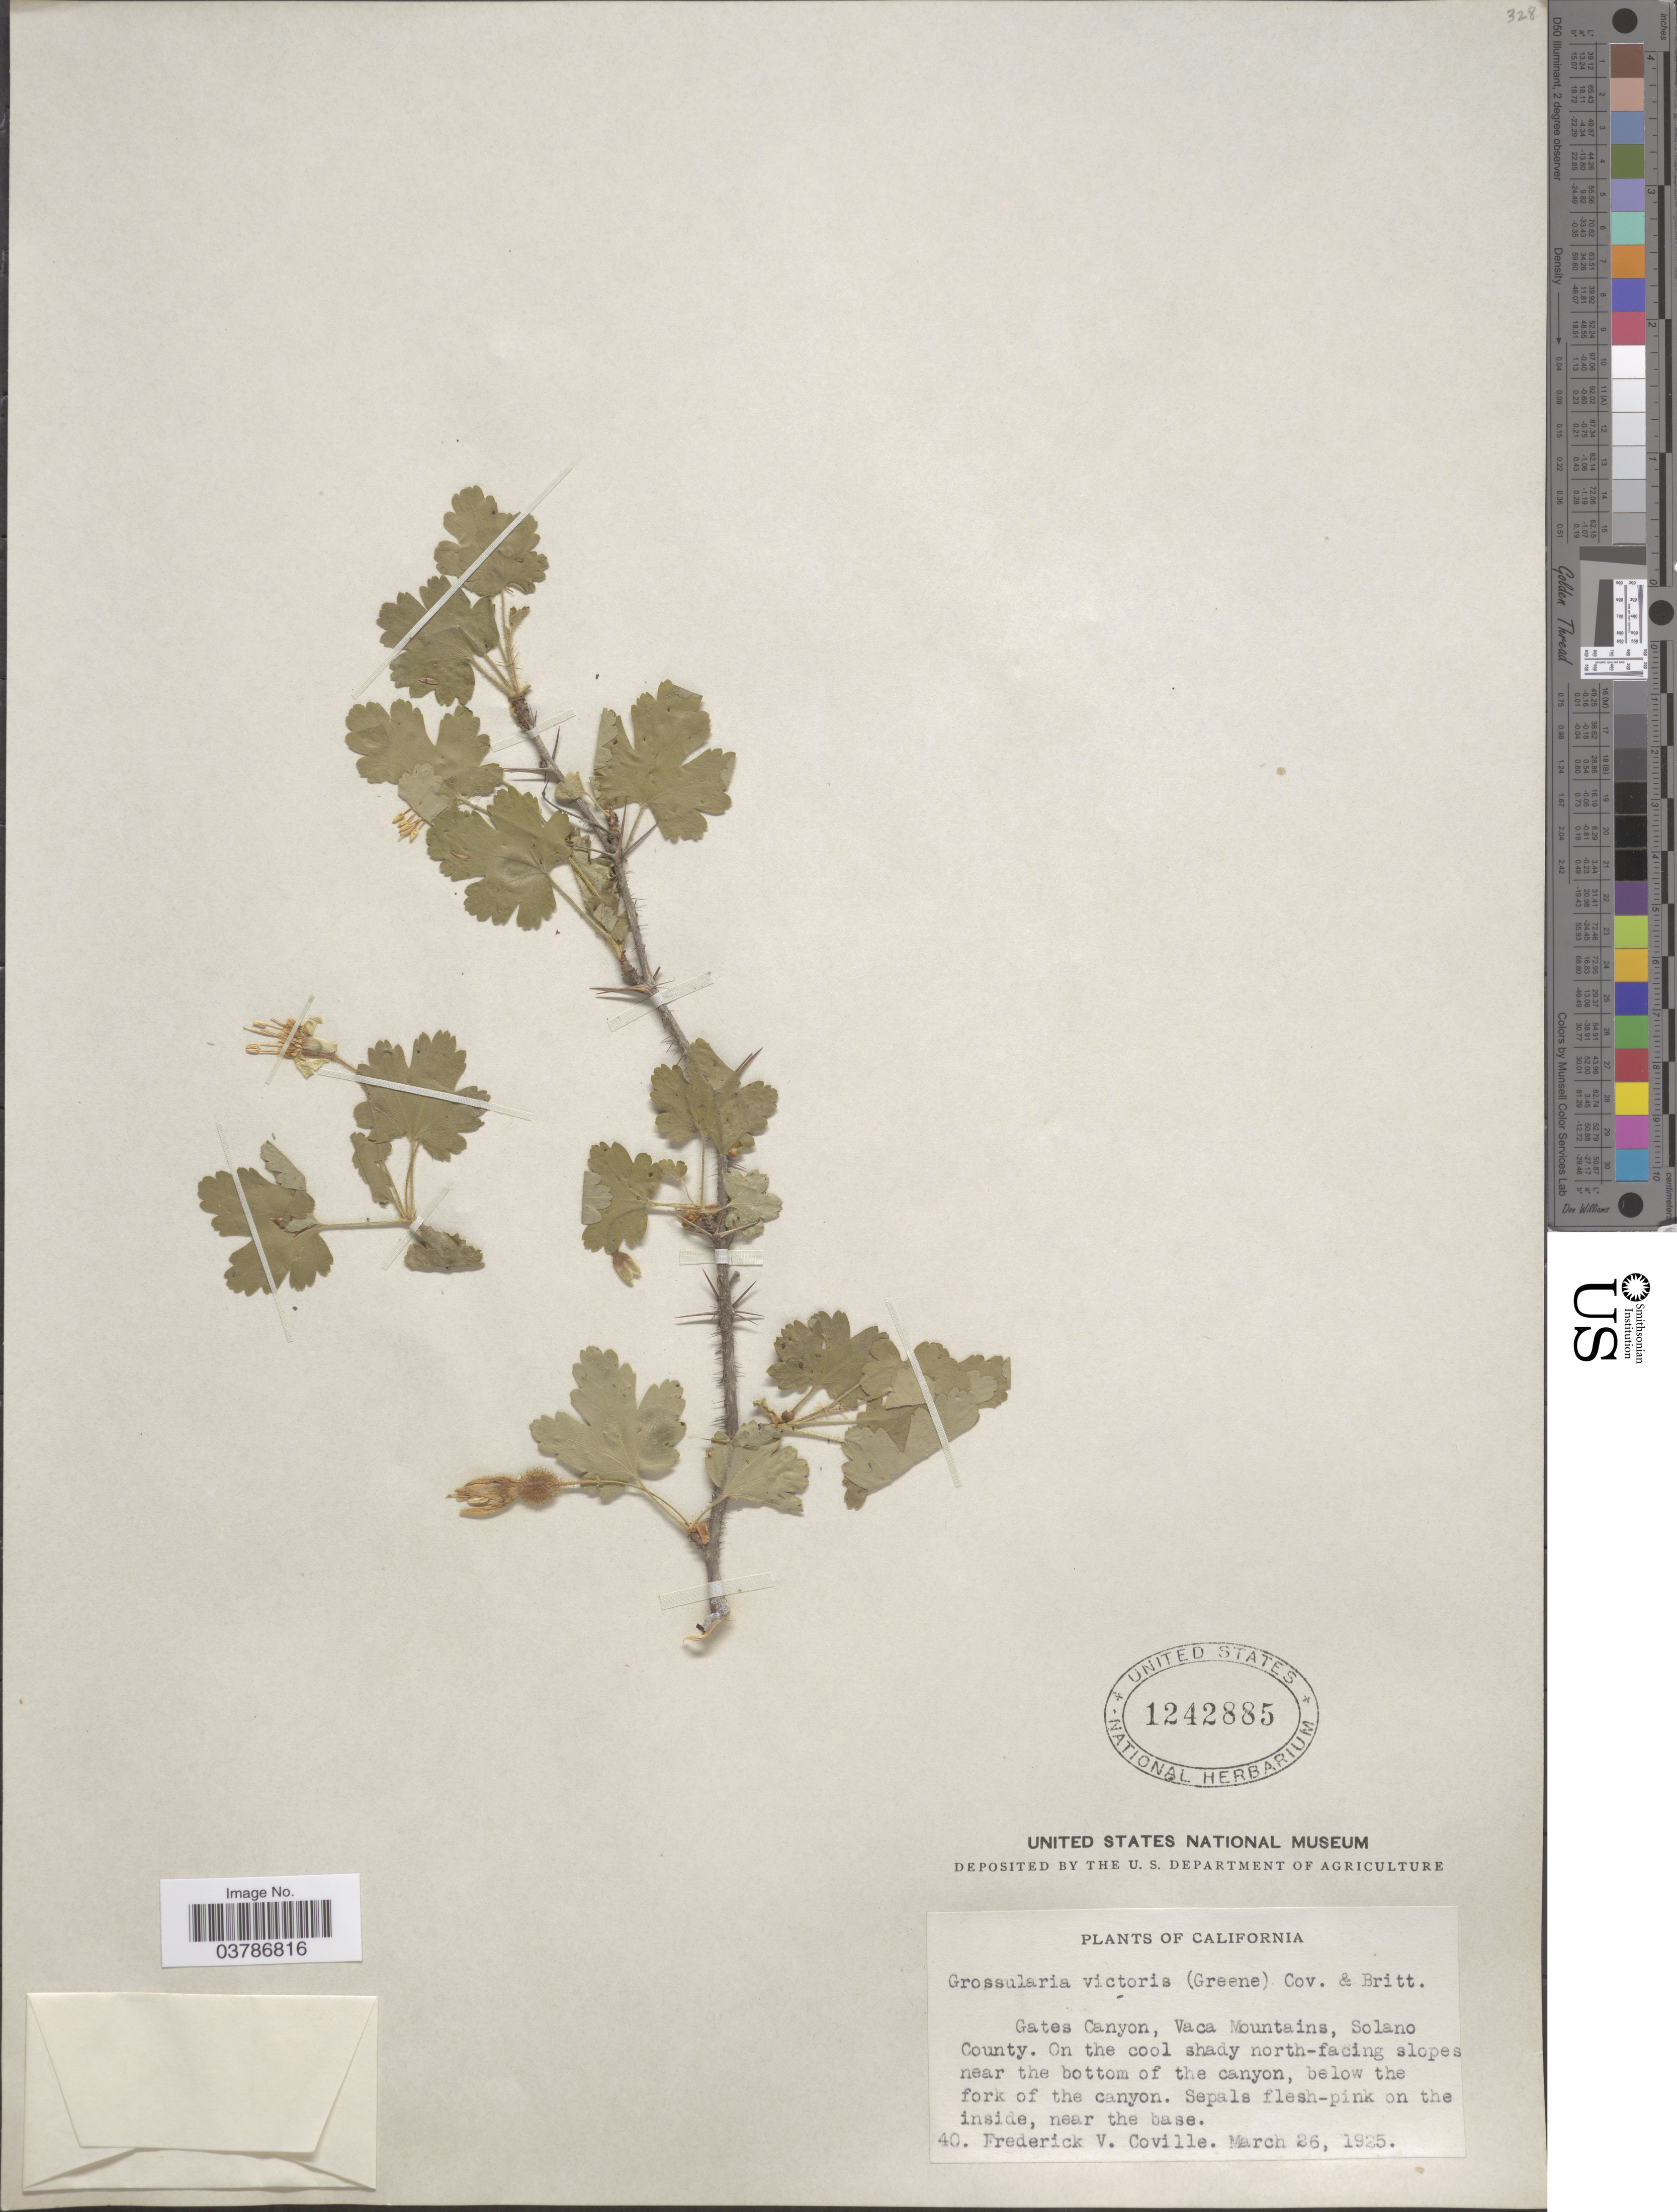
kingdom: Plantae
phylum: Tracheophyta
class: Magnoliopsida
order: Saxifragales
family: Grossulariaceae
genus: Ribes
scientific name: Ribes victoris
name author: Greene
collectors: F. V. Coville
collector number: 40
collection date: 1925-03-26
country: United States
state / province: California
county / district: Solano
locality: Gates Canyon, Vaca Mountains, Solano County. On the cool shady north-facing slopes near the bottom of the canyon, below the fork of the canyon.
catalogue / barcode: US 1242885